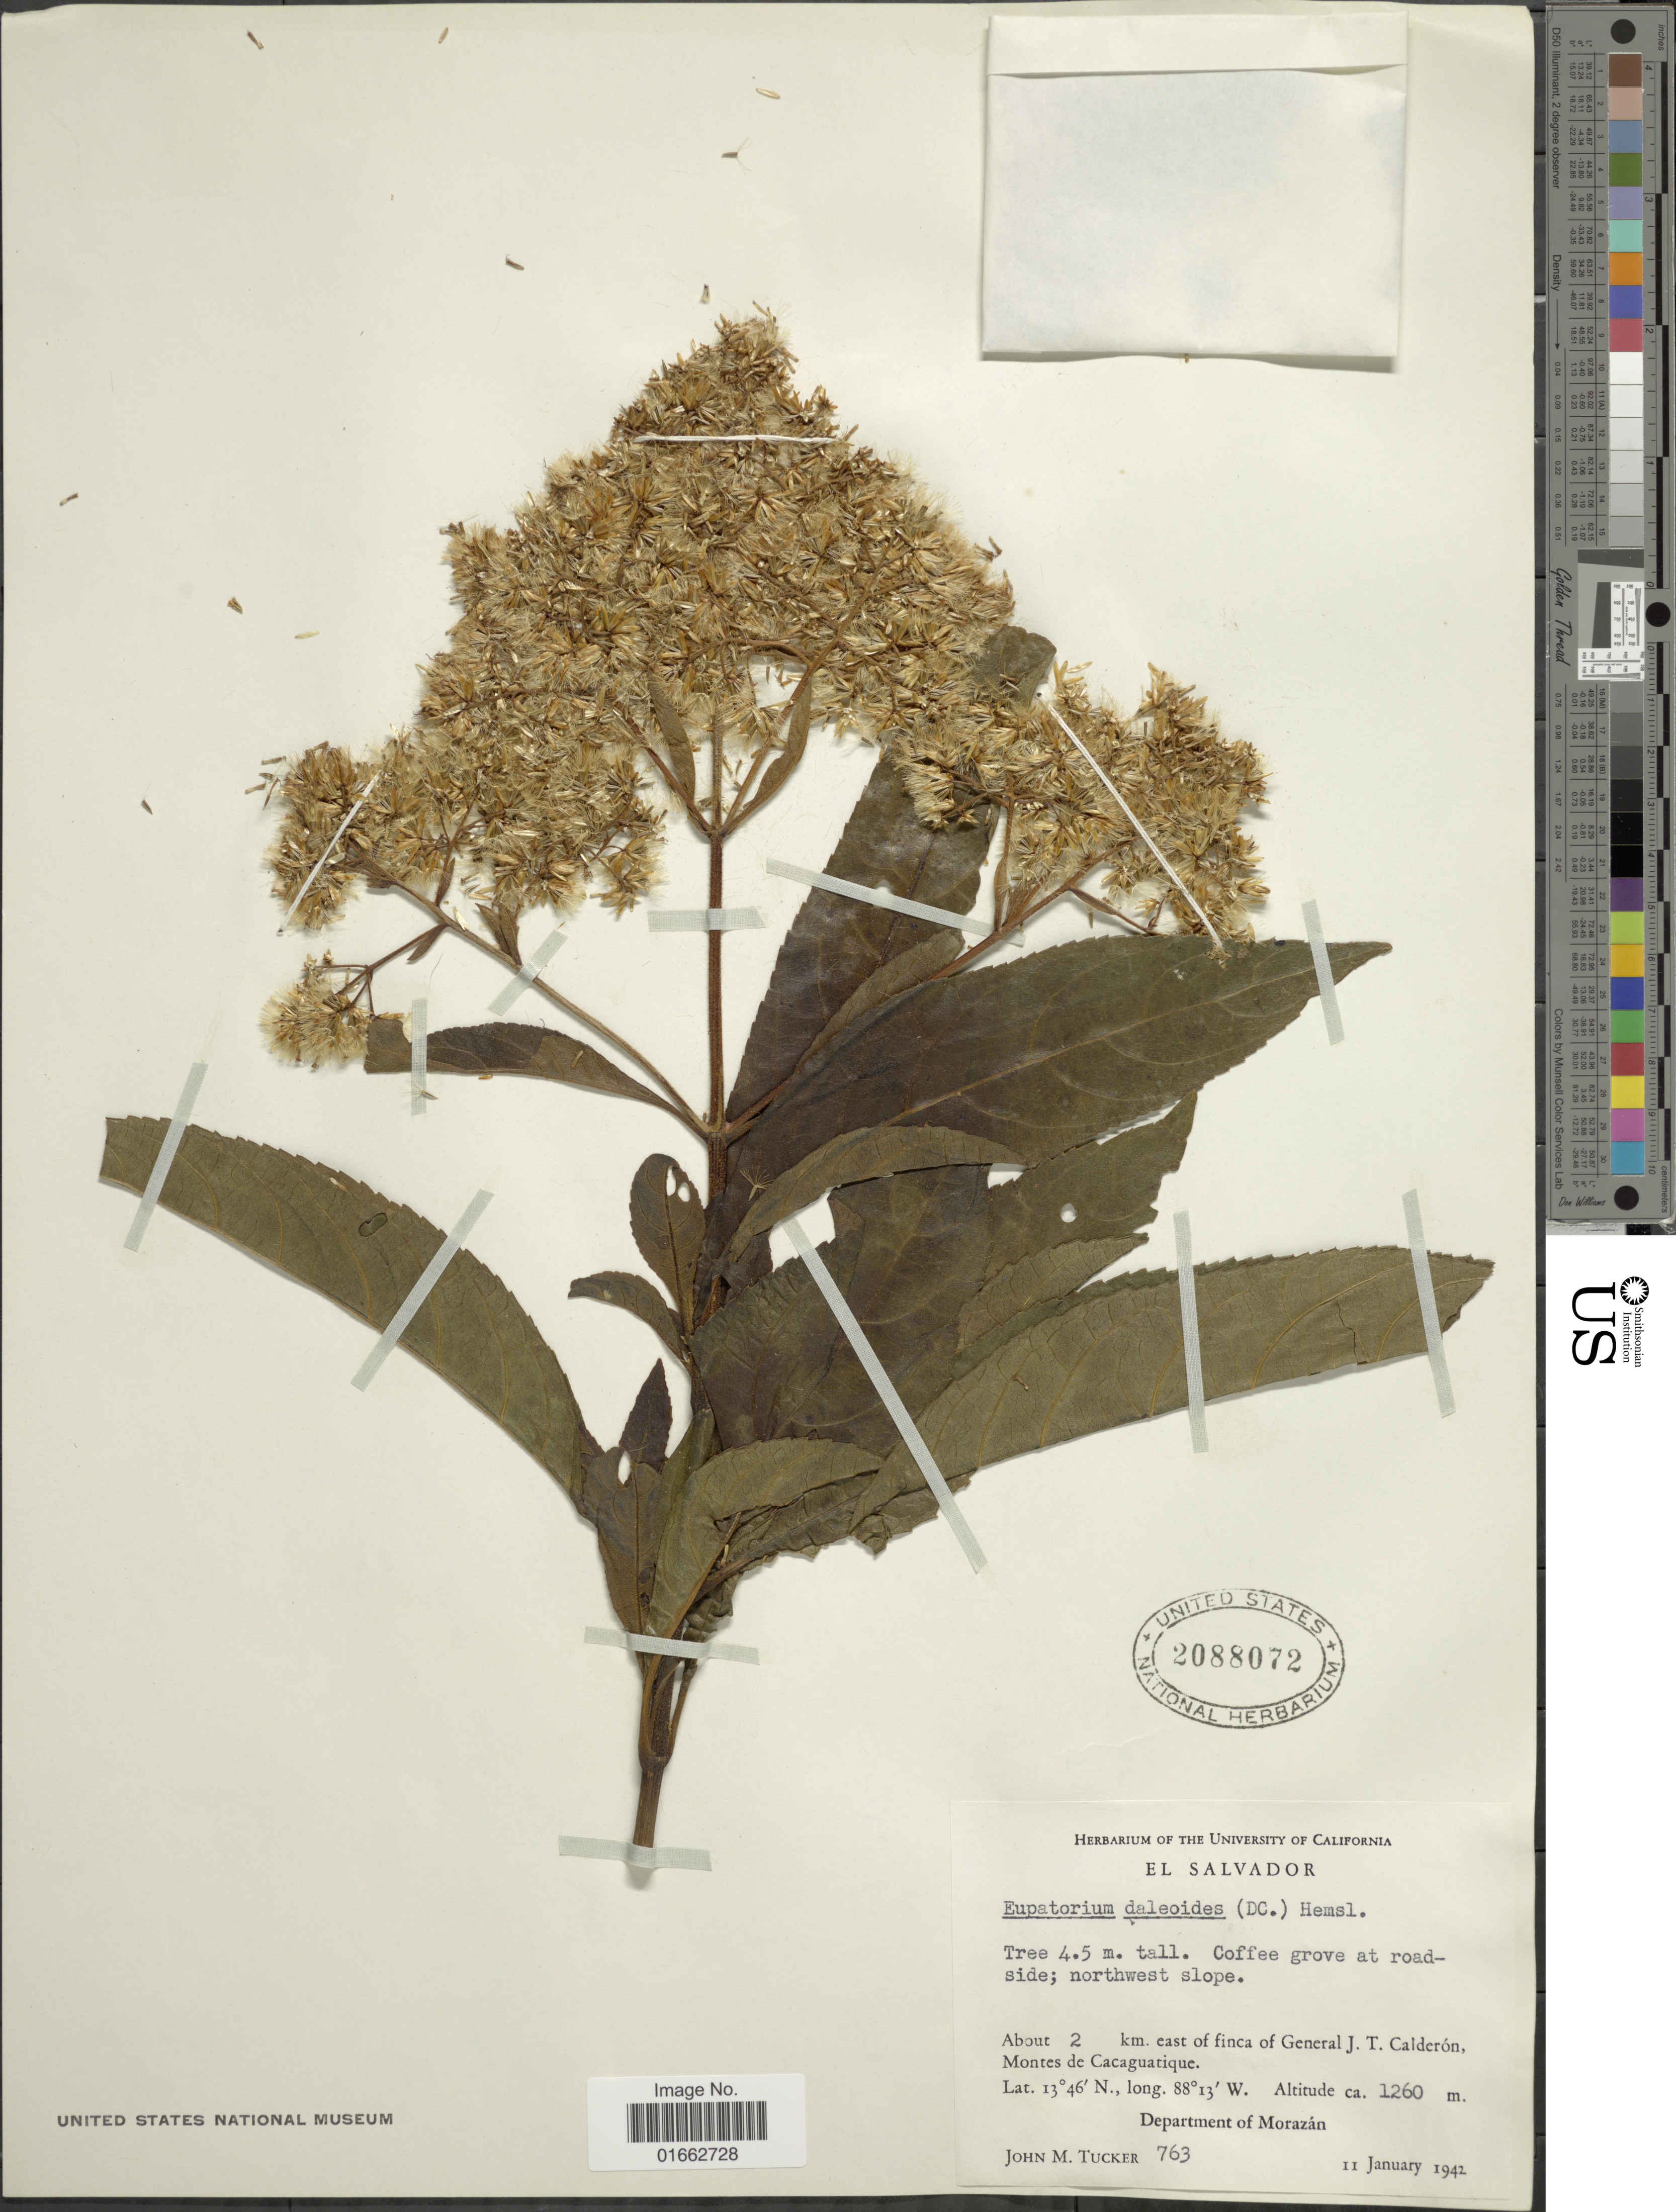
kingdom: Plantae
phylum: Tracheophyta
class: Magnoliopsida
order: Asterales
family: Asteraceae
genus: Critonia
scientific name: Critonia daleoides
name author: DC.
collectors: J. M. Tucker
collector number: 763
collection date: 1942-01-11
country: Honduras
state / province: Fco. Morazán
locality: About 2 km. east of finca of General J.T. Calderón Montes de Cacaguatique, Department of Morazán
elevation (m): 1260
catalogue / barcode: US 2088072